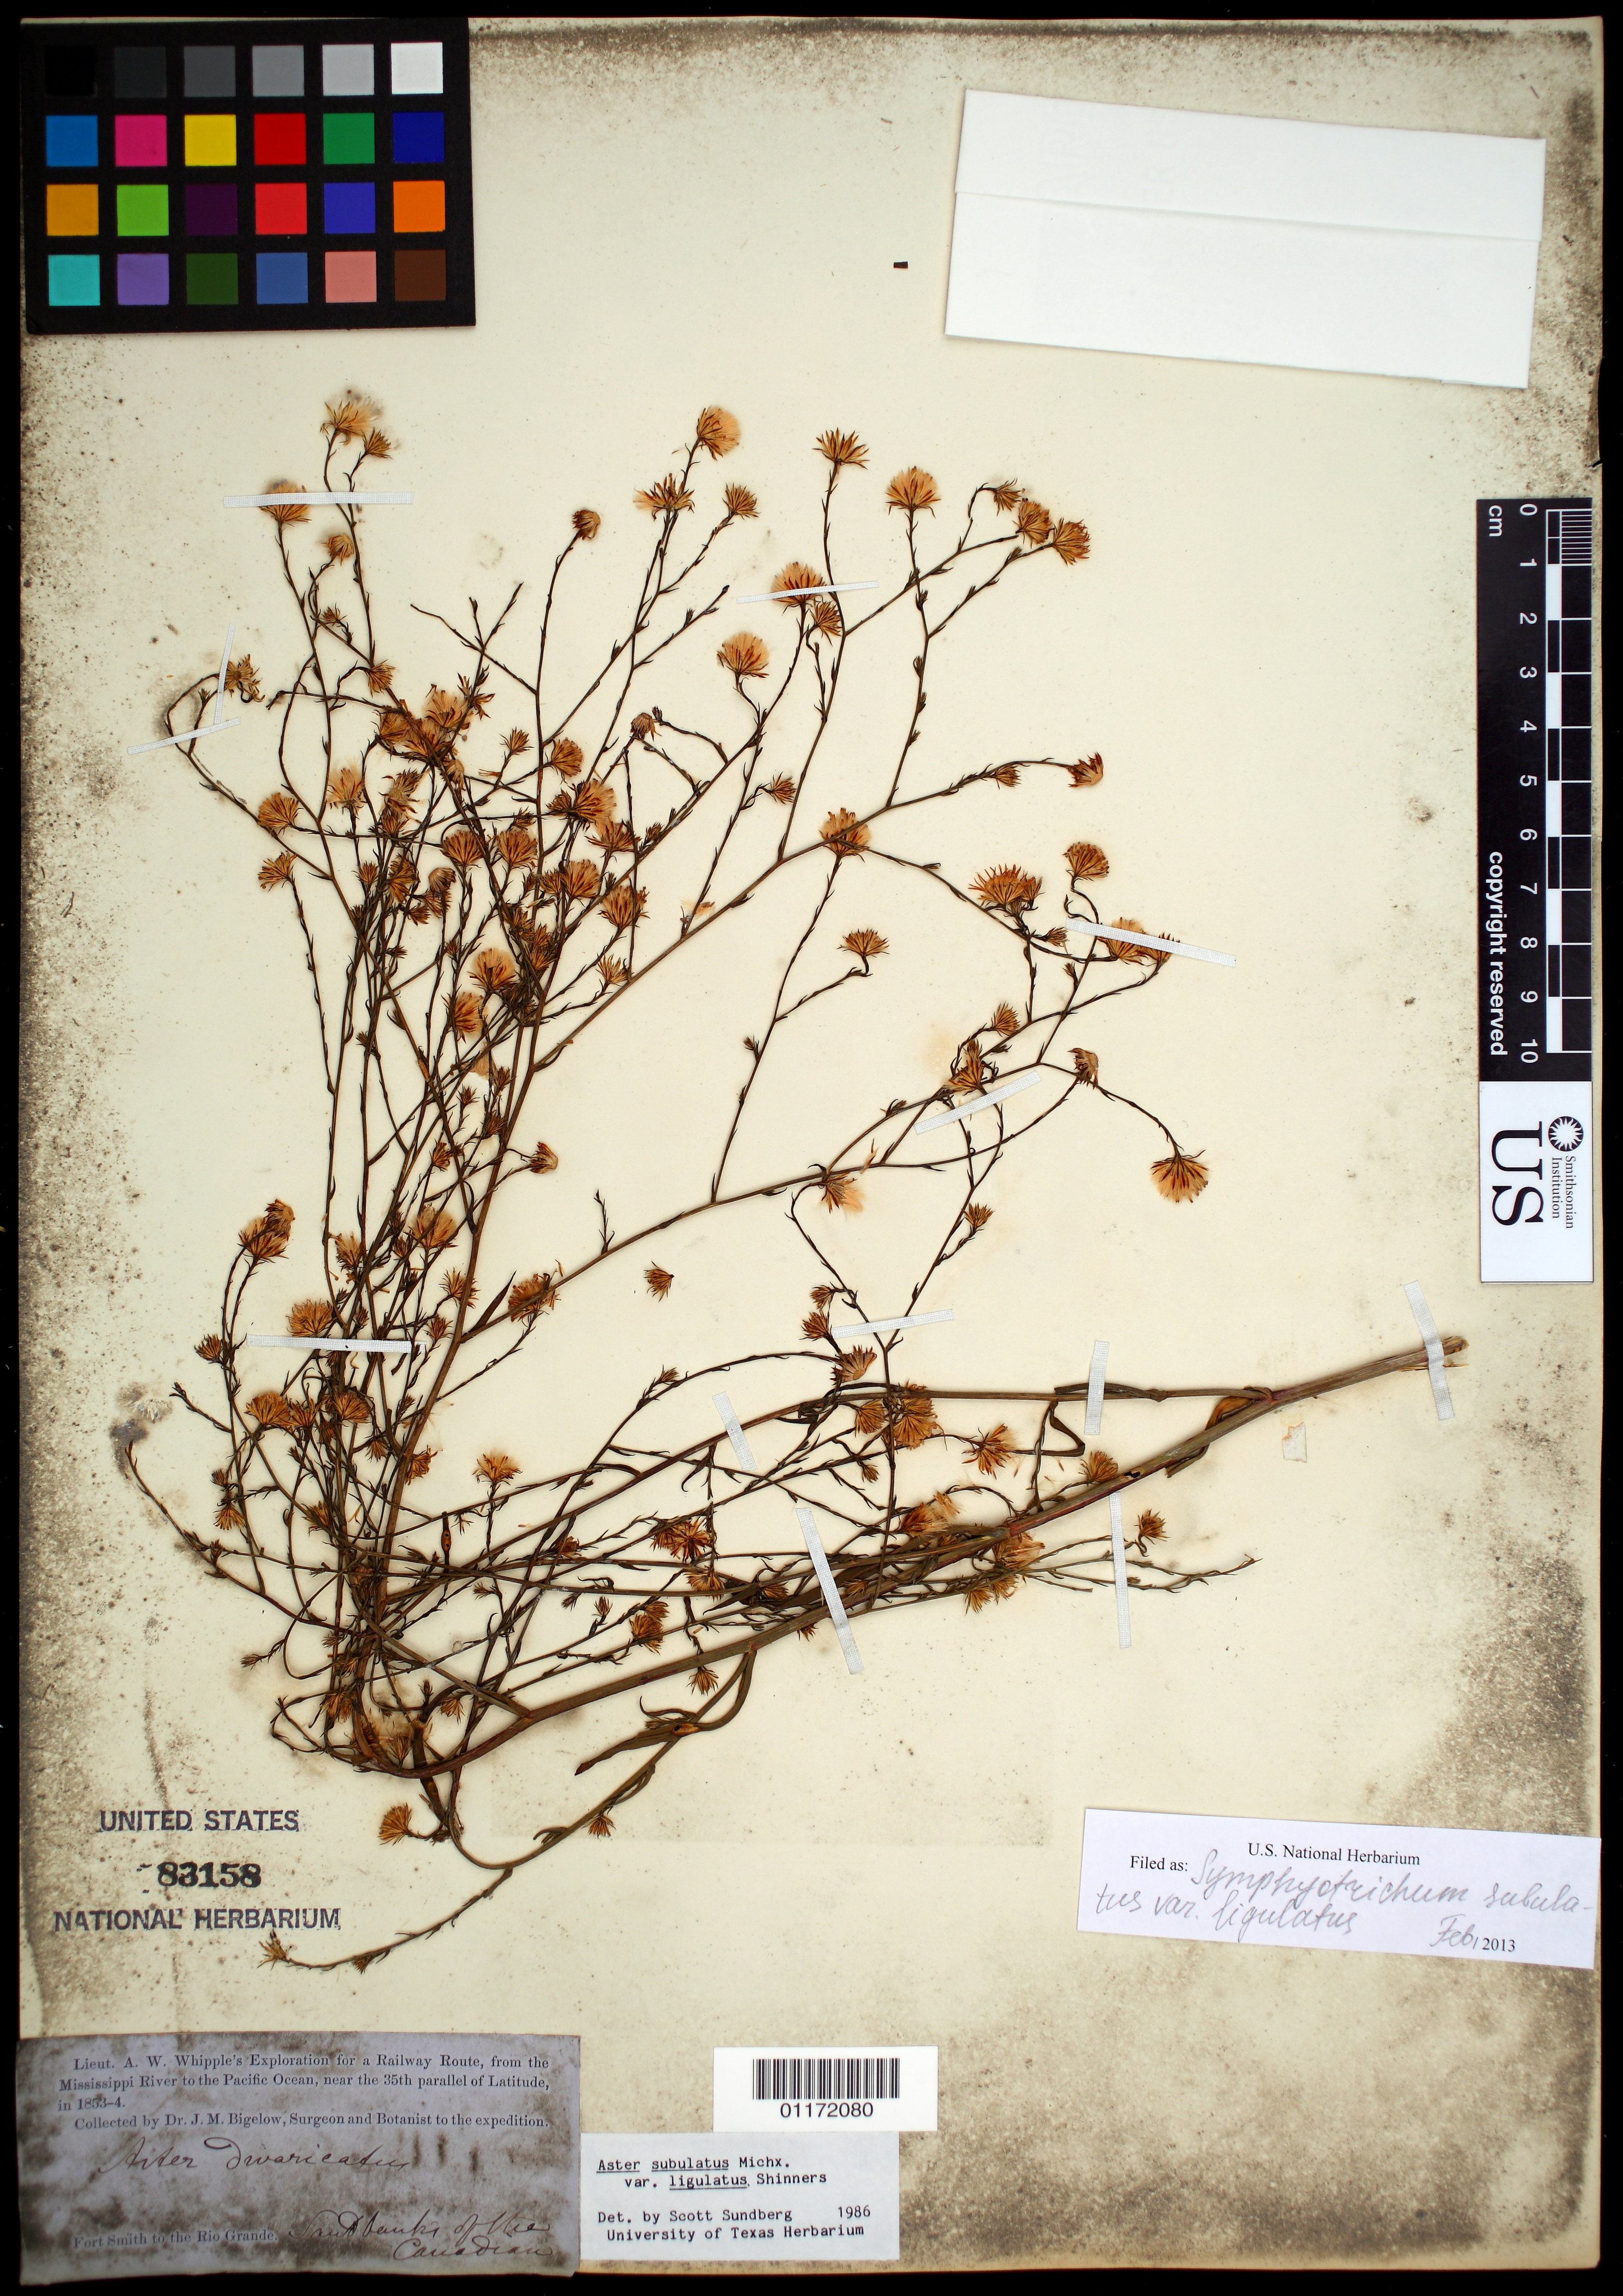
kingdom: Plantae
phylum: Tracheophyta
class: Magnoliopsida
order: Asterales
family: Asteraceae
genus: Symphyotrichum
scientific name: Symphyotrichum subulatum var. ligulatum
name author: (Shinners) S.D. Sundb.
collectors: J. M. Bigelow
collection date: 1853/1854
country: United States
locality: on the Canadian River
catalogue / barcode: US 83158